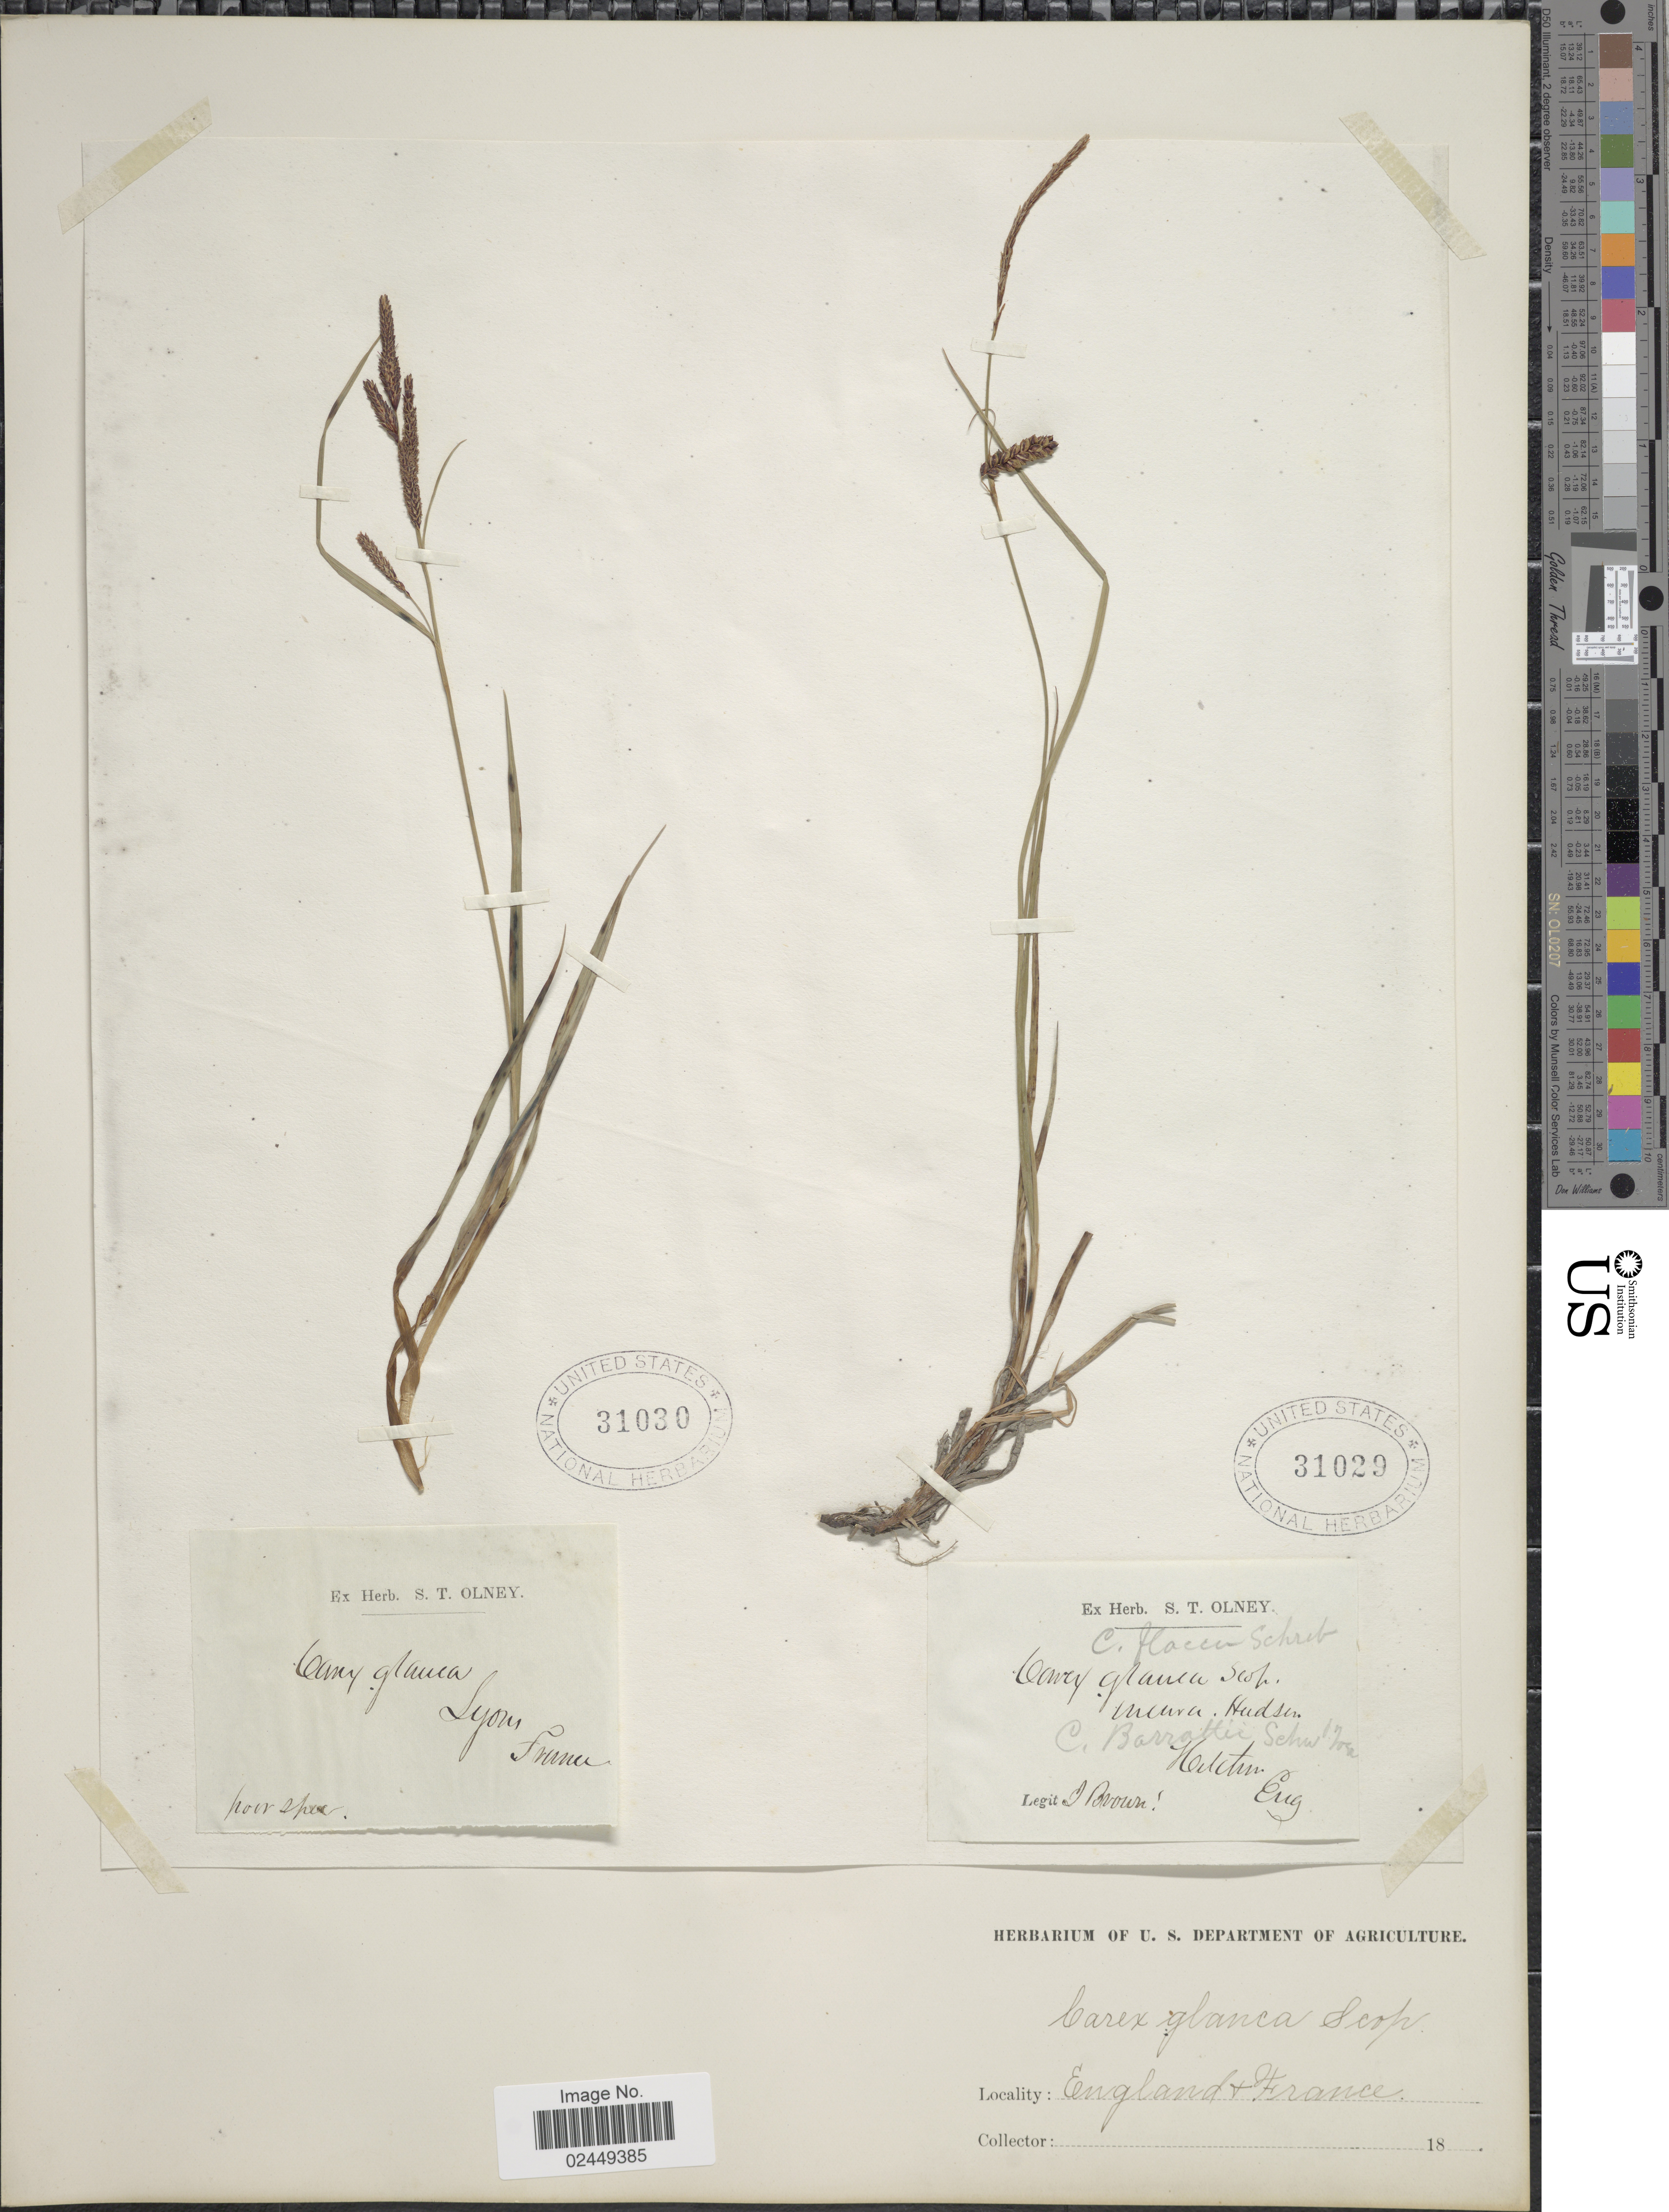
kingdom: Plantae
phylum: Tracheophyta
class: Liliopsida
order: Poales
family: Cyperaceae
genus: Carex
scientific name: Carex flacca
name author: Schreb.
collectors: J. Brown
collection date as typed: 18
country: United Kingdom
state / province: England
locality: Mitcham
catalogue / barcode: US 31029